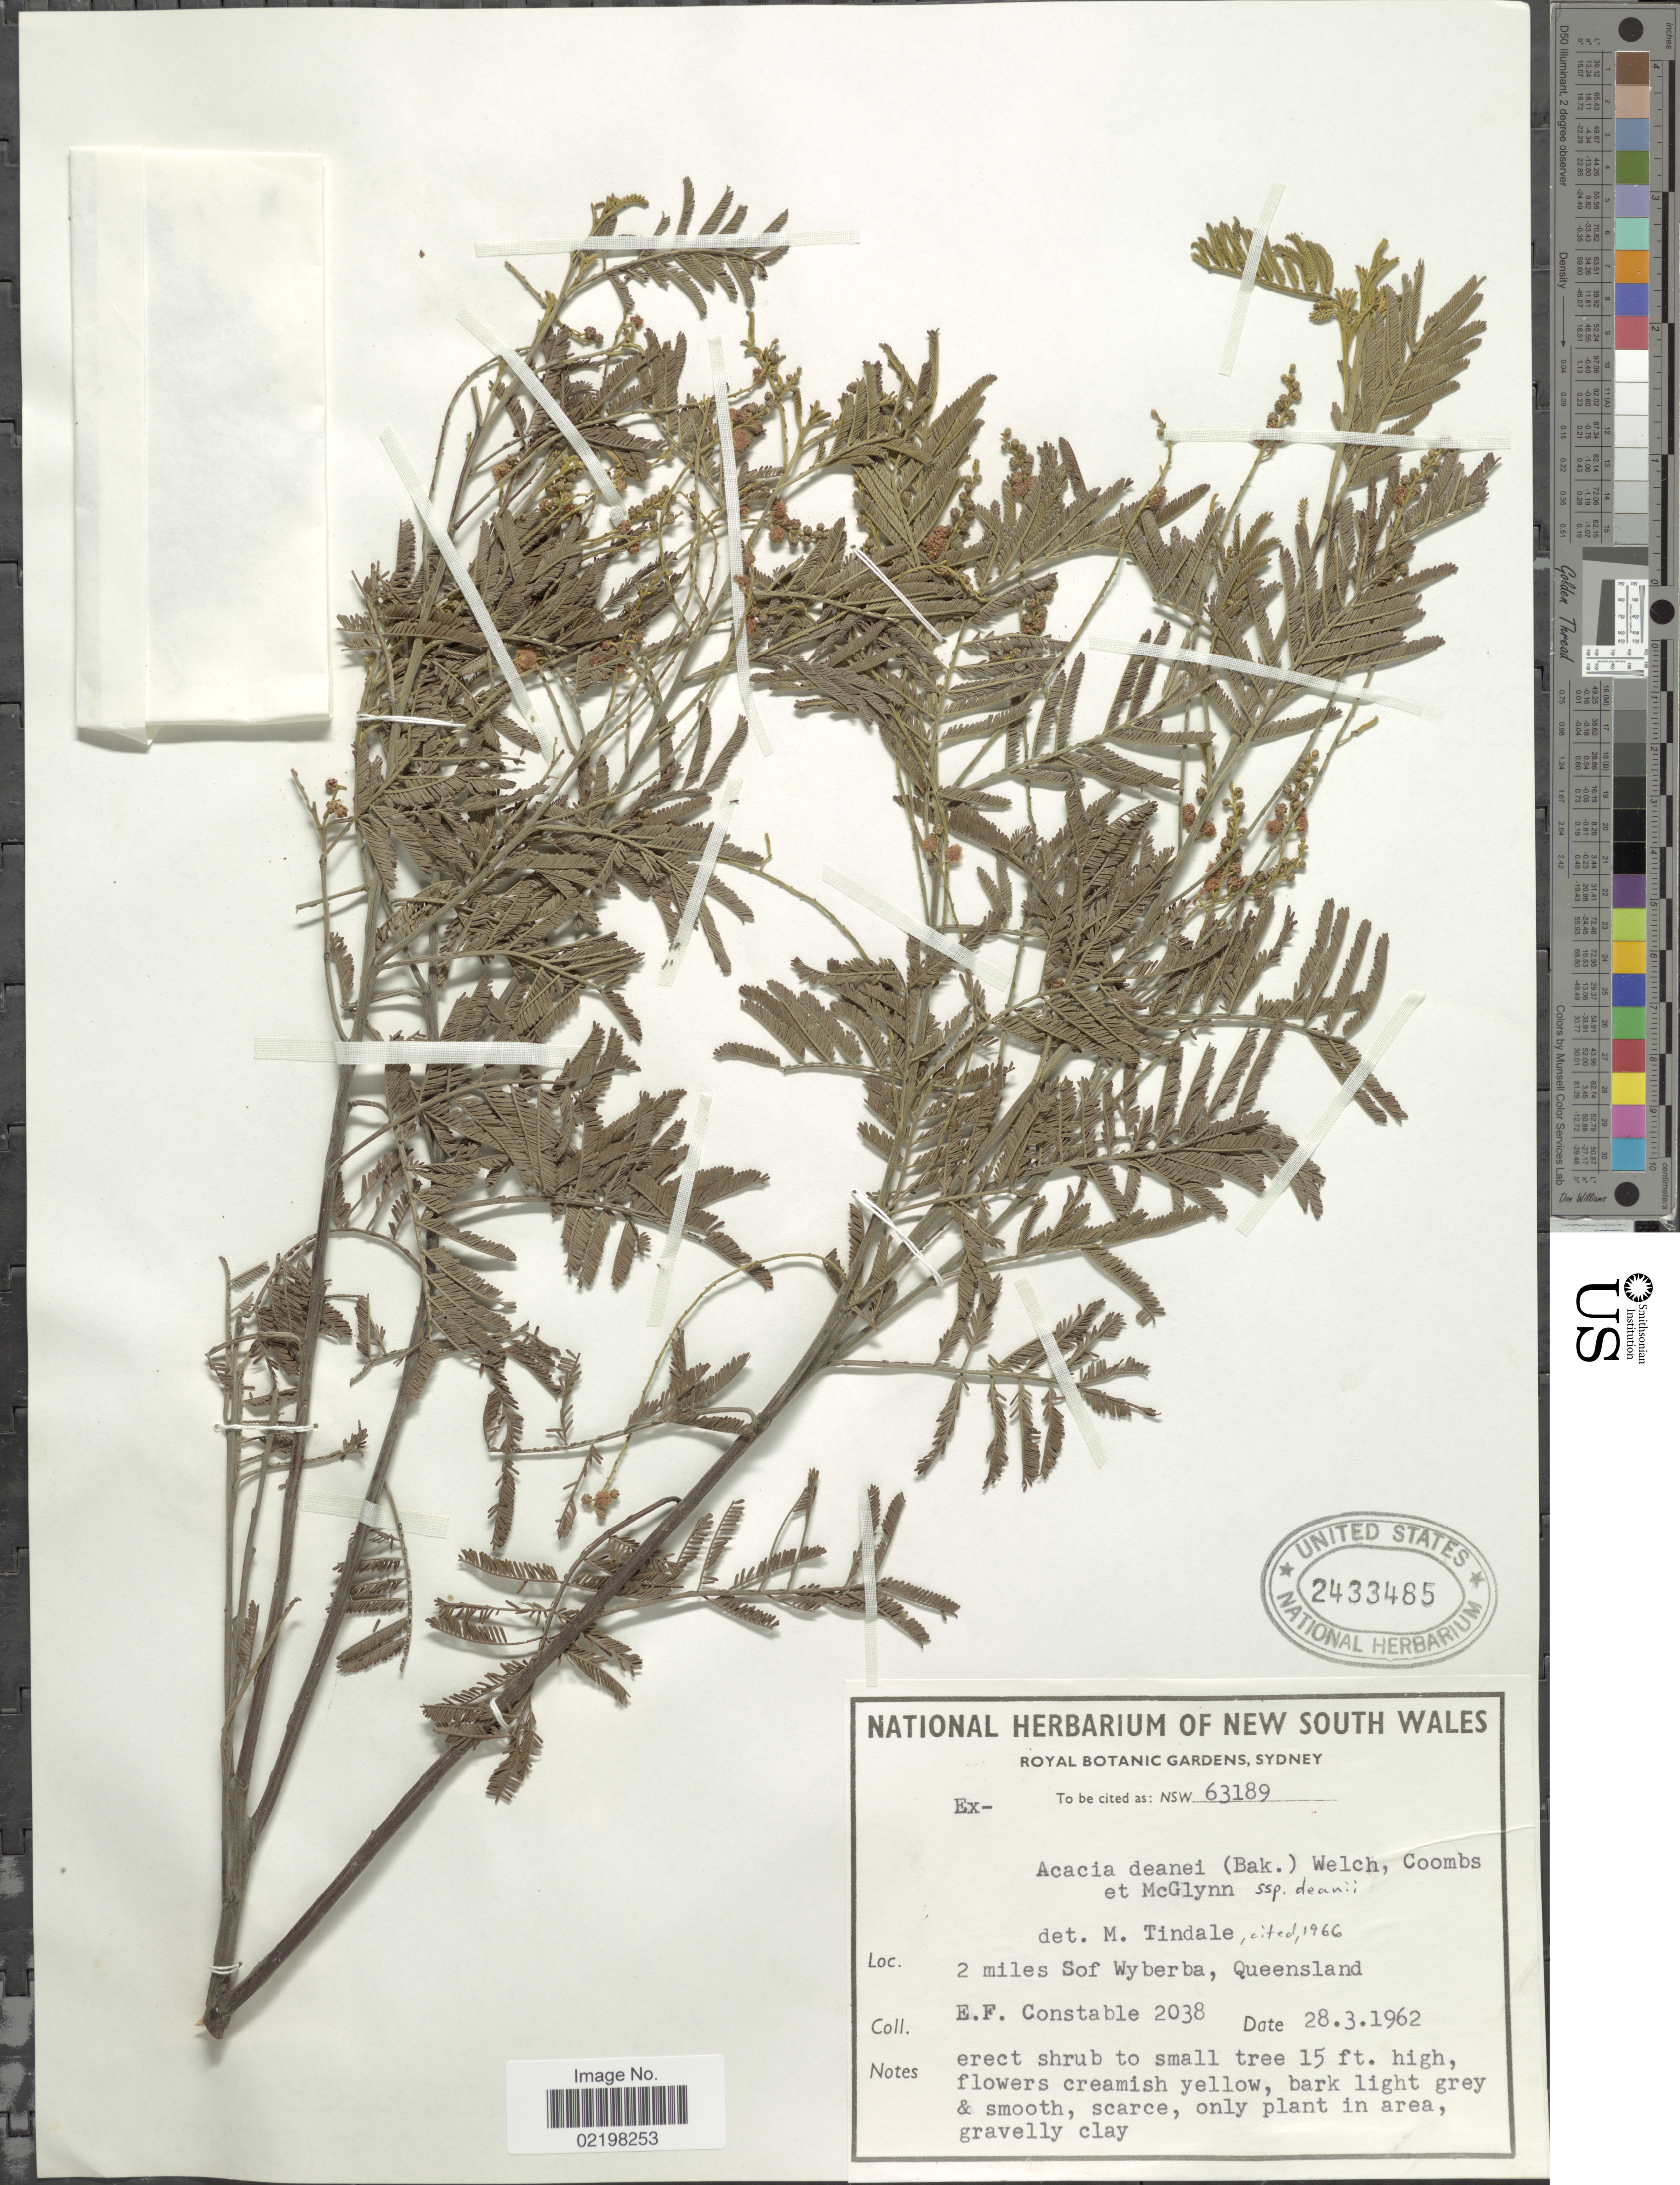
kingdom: Plantae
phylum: Tracheophyta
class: Magnoliopsida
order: Fabales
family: Fabaceae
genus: Acacia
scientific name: Acacia deanei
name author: (R.T. Baker) M.B. Welch et al.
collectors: E. F. Constable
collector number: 2038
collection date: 1962-03-28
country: Australia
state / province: Queensland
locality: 2 miles S of Wyberba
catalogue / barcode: US 2433485